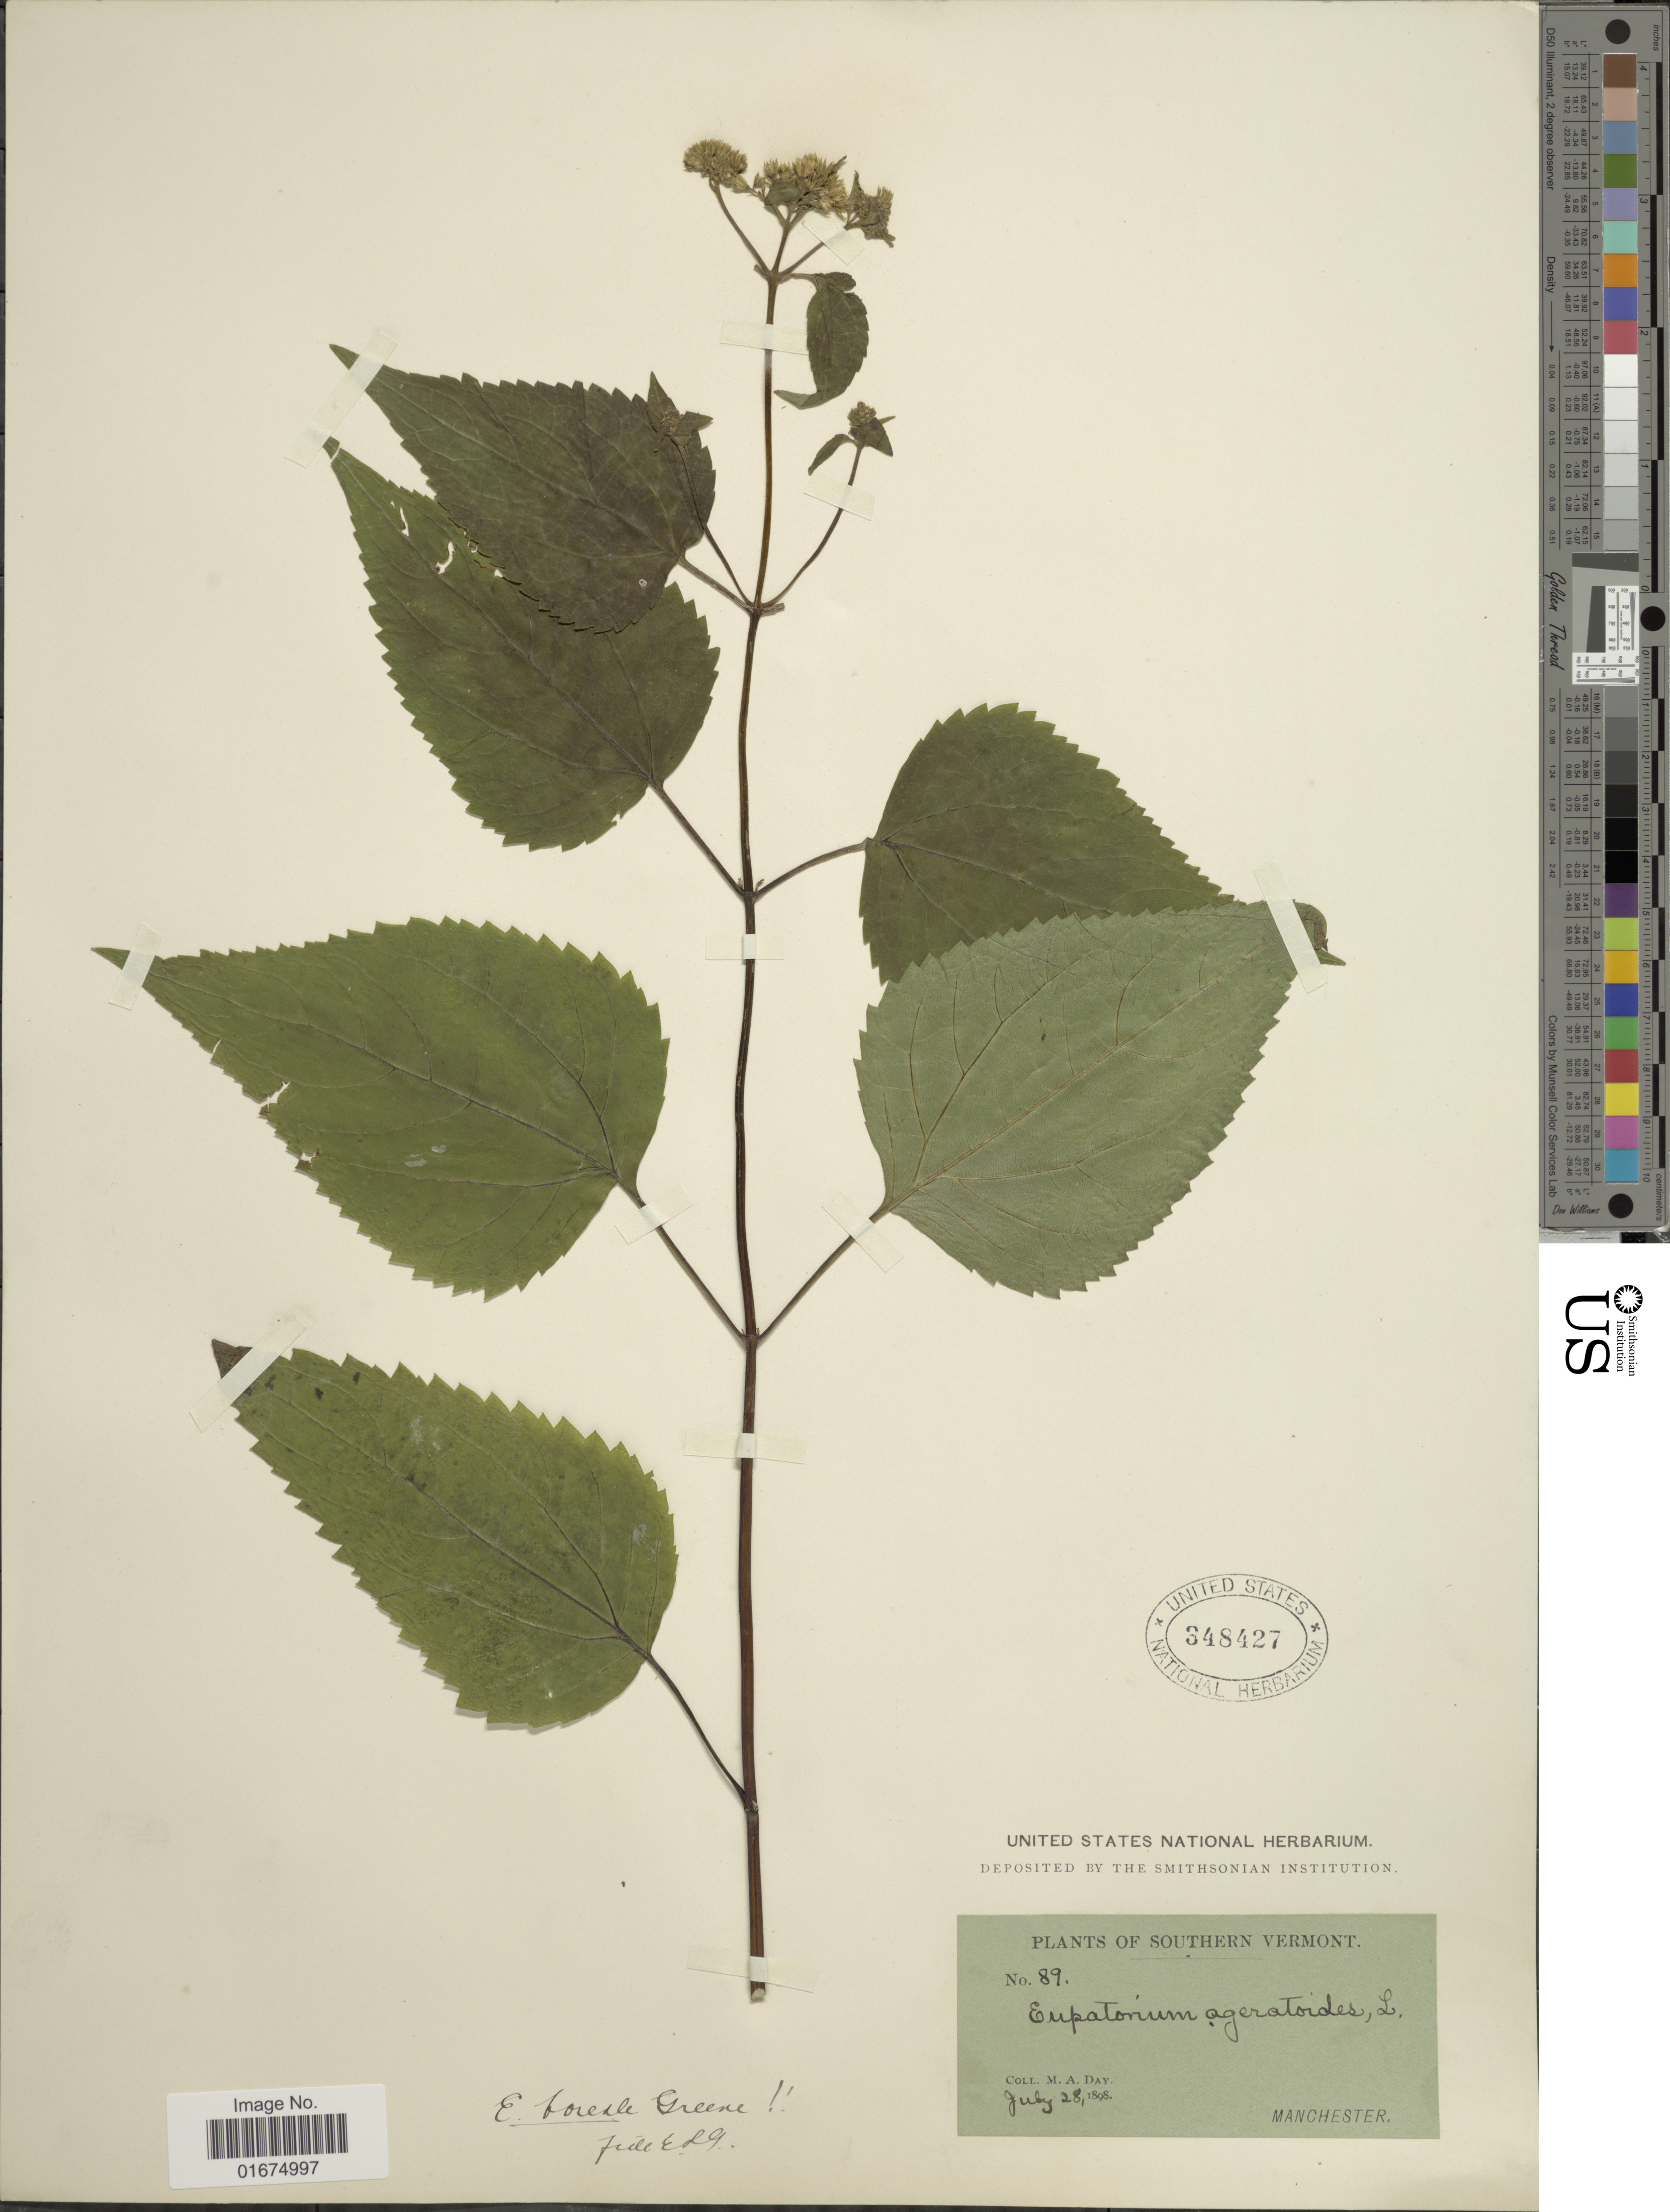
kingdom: Plantae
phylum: Tracheophyta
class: Magnoliopsida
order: Asterales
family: Asteraceae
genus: Ageratina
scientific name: Ageratina altissima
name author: (L.) R.M. King & H. Rob.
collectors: M. Day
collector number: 89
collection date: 1898-07-28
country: United States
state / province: Vermont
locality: Southern Vermont, Manchester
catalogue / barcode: US 348427